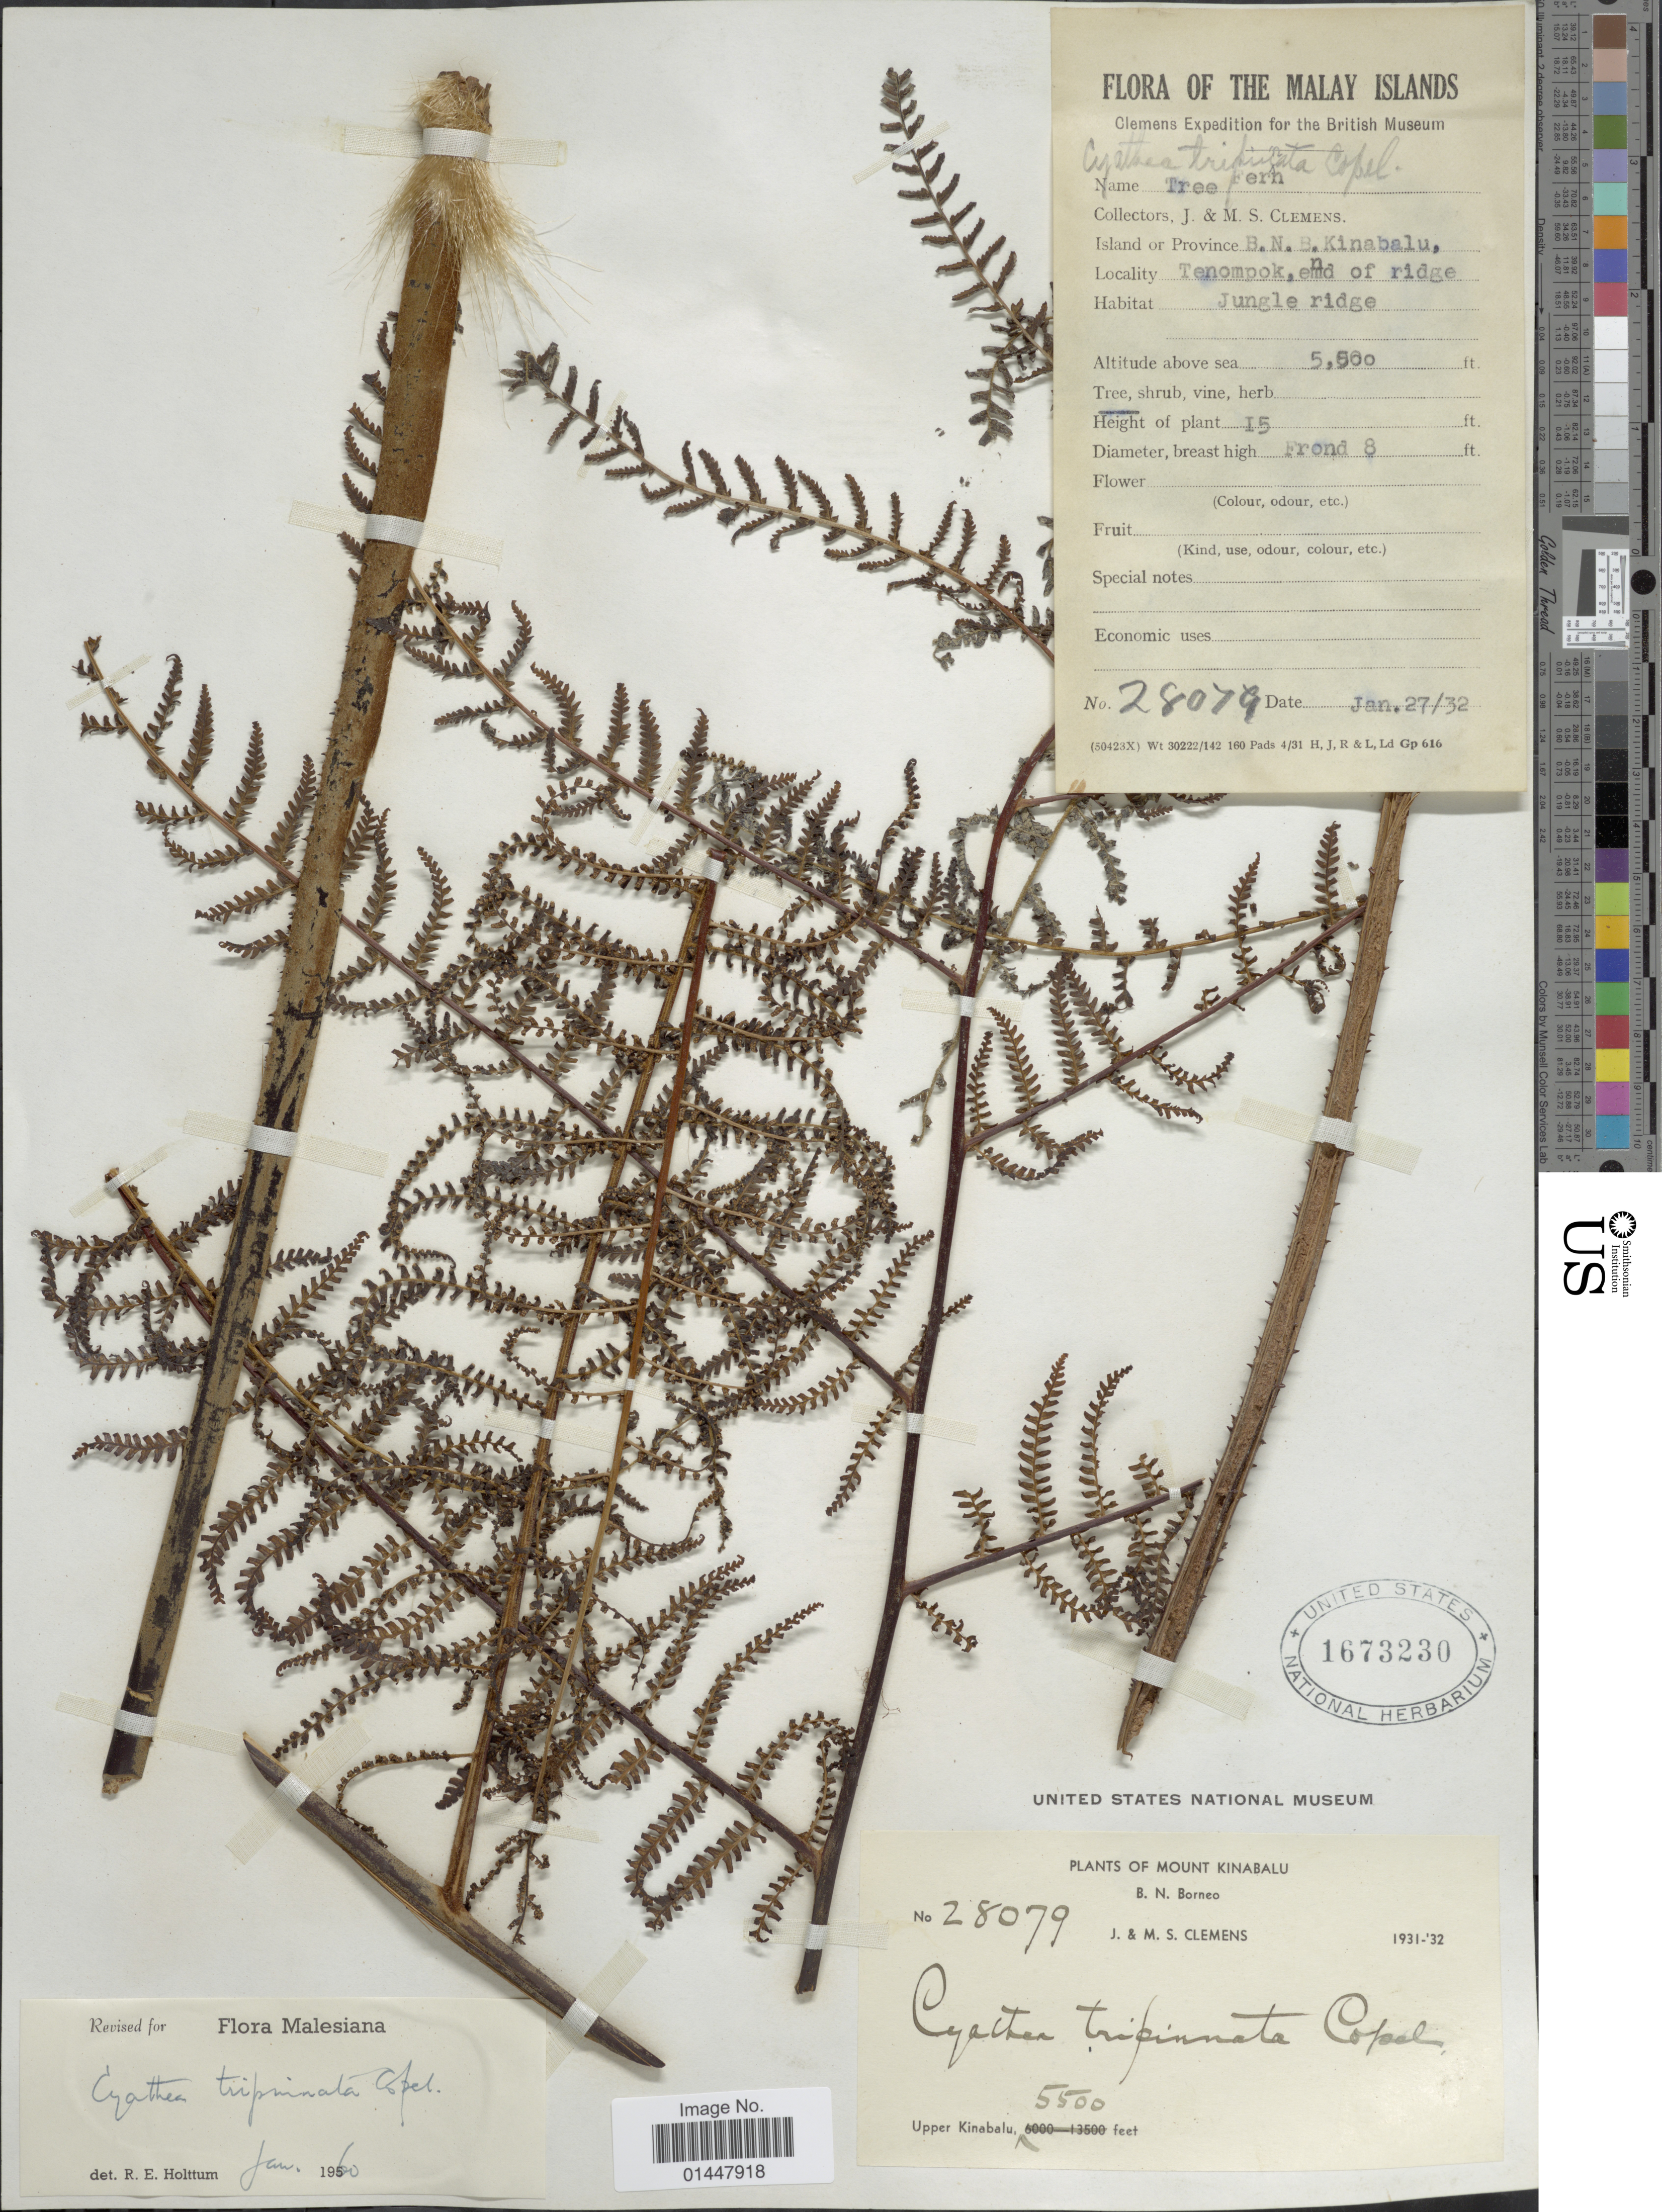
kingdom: Plantae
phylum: Tracheophyta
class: Polypodiopsida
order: Cyatheales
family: Cyatheaceae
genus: Sphaeropteris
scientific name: Sphaeropteris tripinnata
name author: (Copel.) R.M. Tryon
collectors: J. Clemens & M. S. Clemens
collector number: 28079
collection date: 1932-01-27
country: Malaysia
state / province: Sabah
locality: Mount Kinabalu, B.N. Borneo, Upper Kinabalu, Tenompok, end of ridge, jungle ridge. Malay islands.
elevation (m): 1676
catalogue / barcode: US 1673230